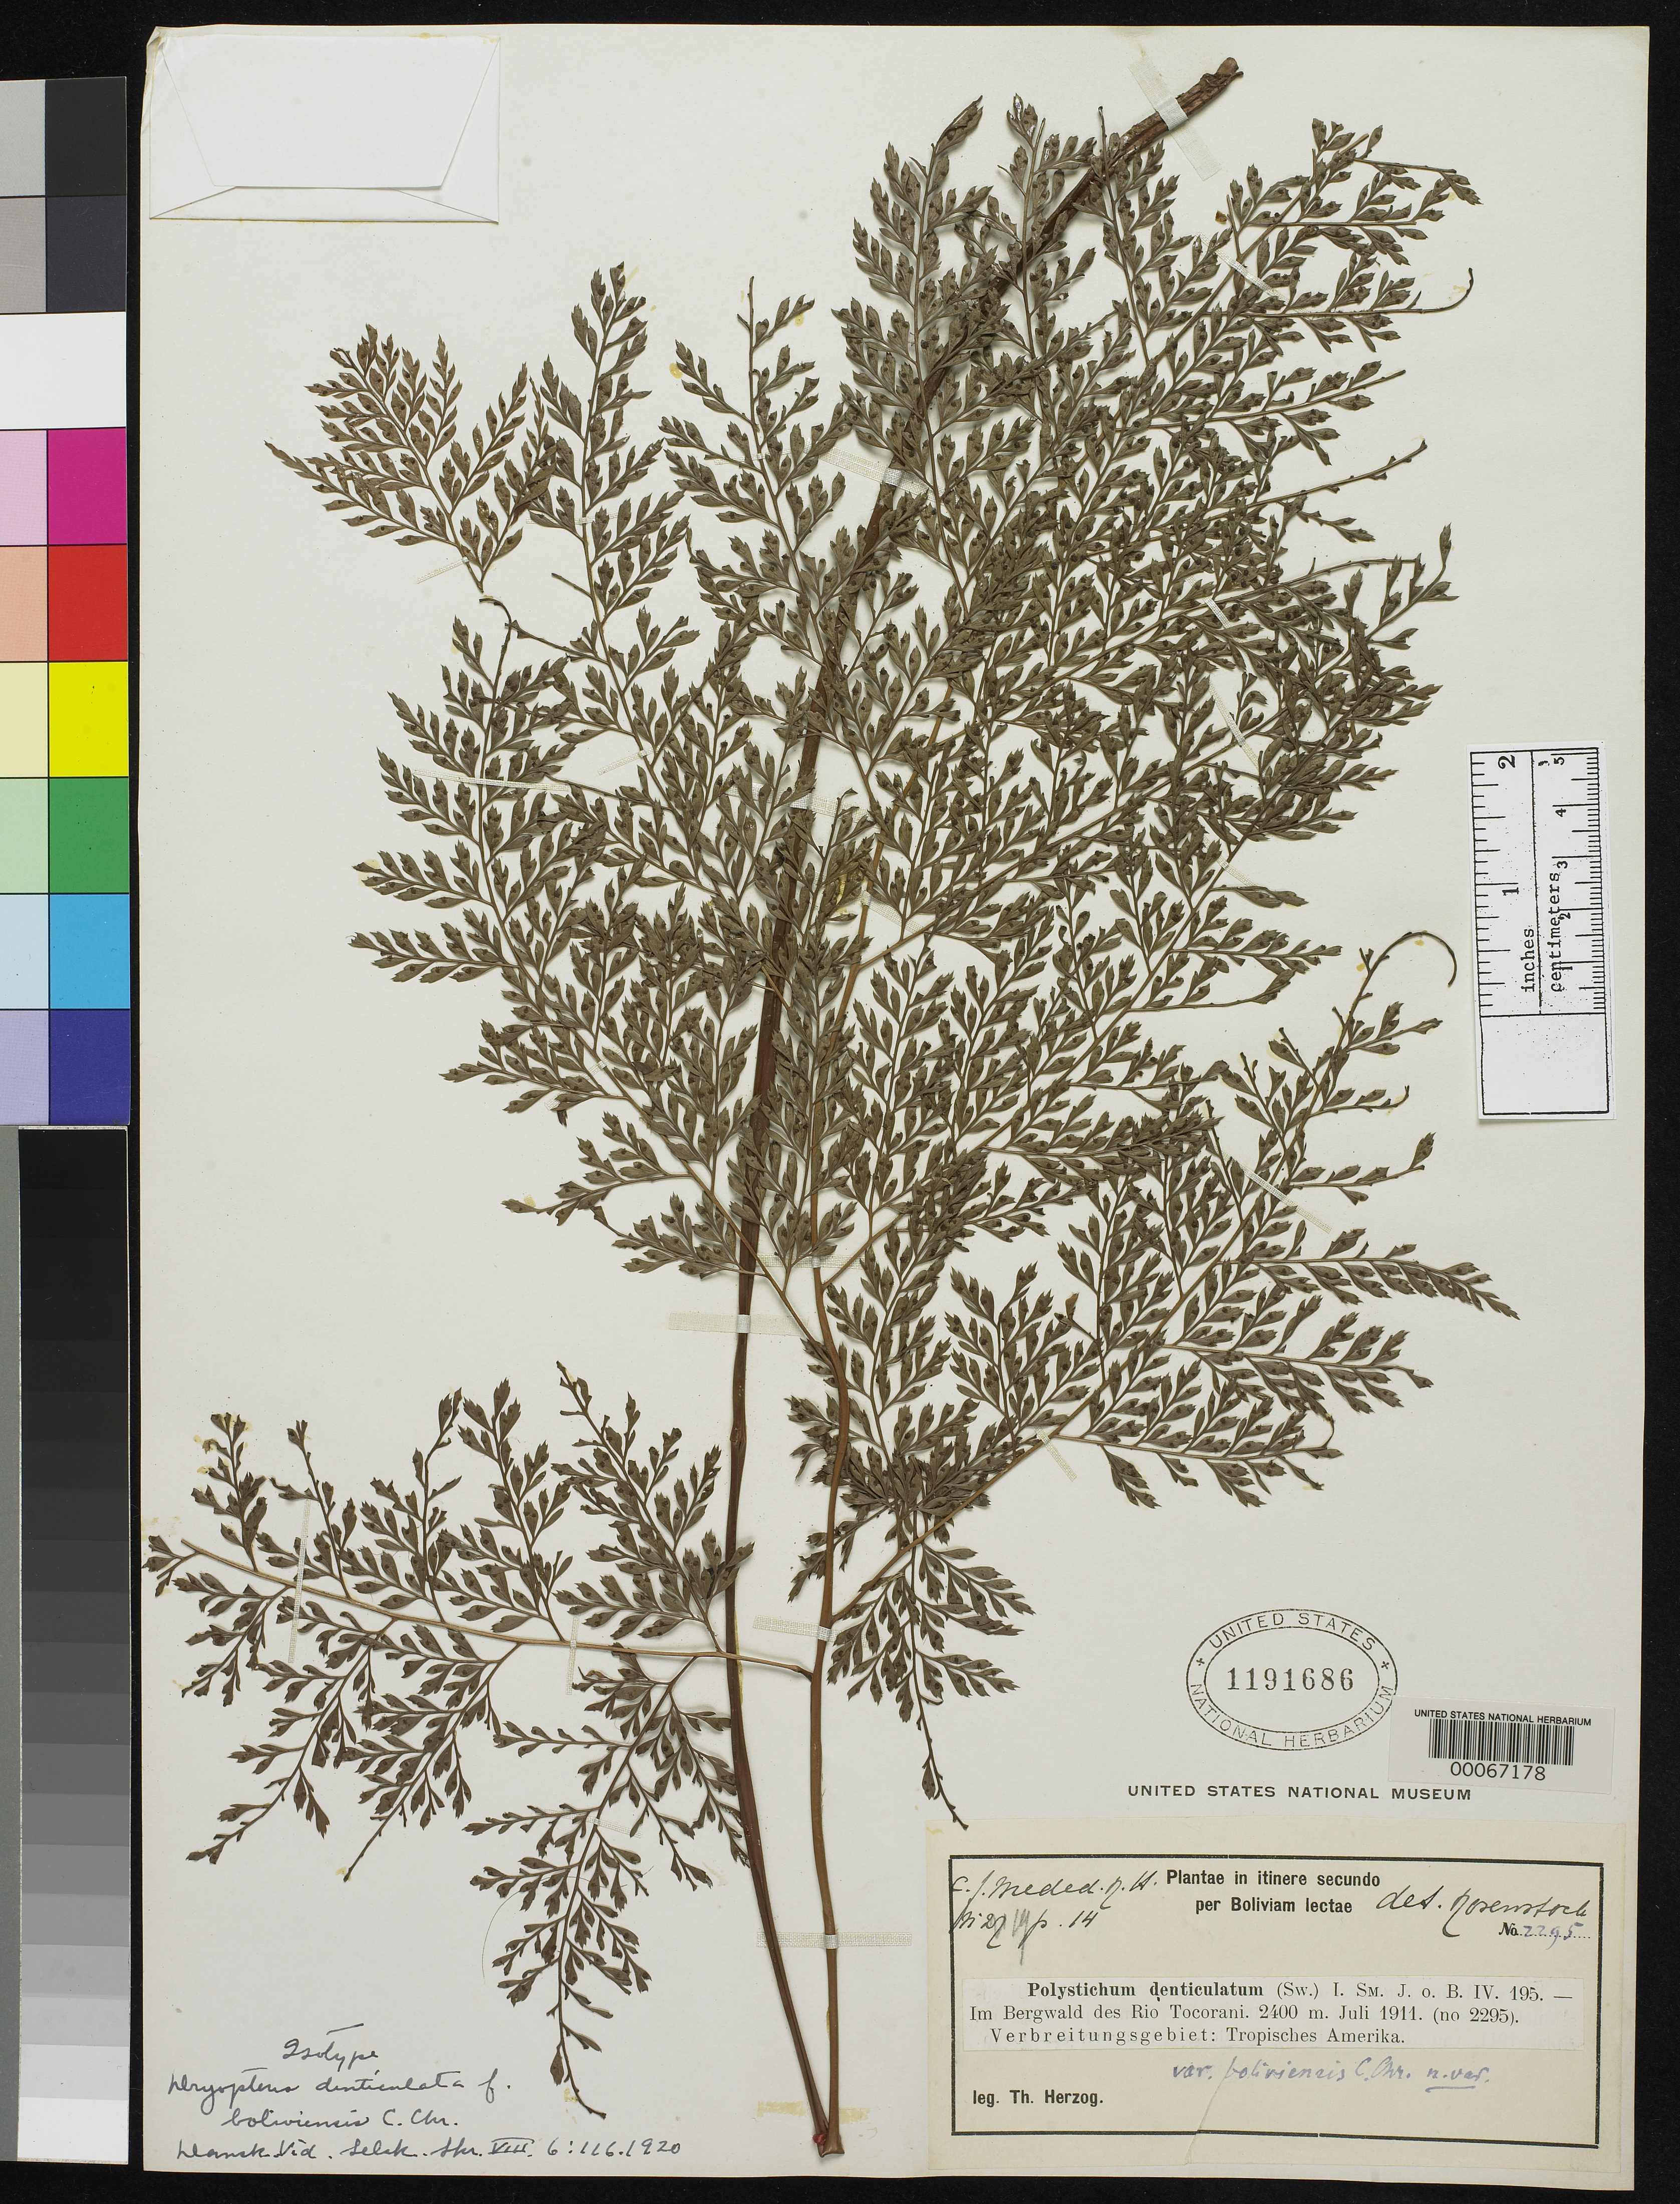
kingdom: Plantae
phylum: Tracheophyta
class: Polypodiopsida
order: Polypodiales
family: Dryopteridaceae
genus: Dryopteris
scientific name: Dryopteris denticulata f. boliviensis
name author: C. Chr.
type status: Type Collection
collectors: T. K. J. Herzog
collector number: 2295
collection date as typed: Jul 1911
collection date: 1911-07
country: Bolivia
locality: Rio Tocorani.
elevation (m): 2400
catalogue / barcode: US 1191686